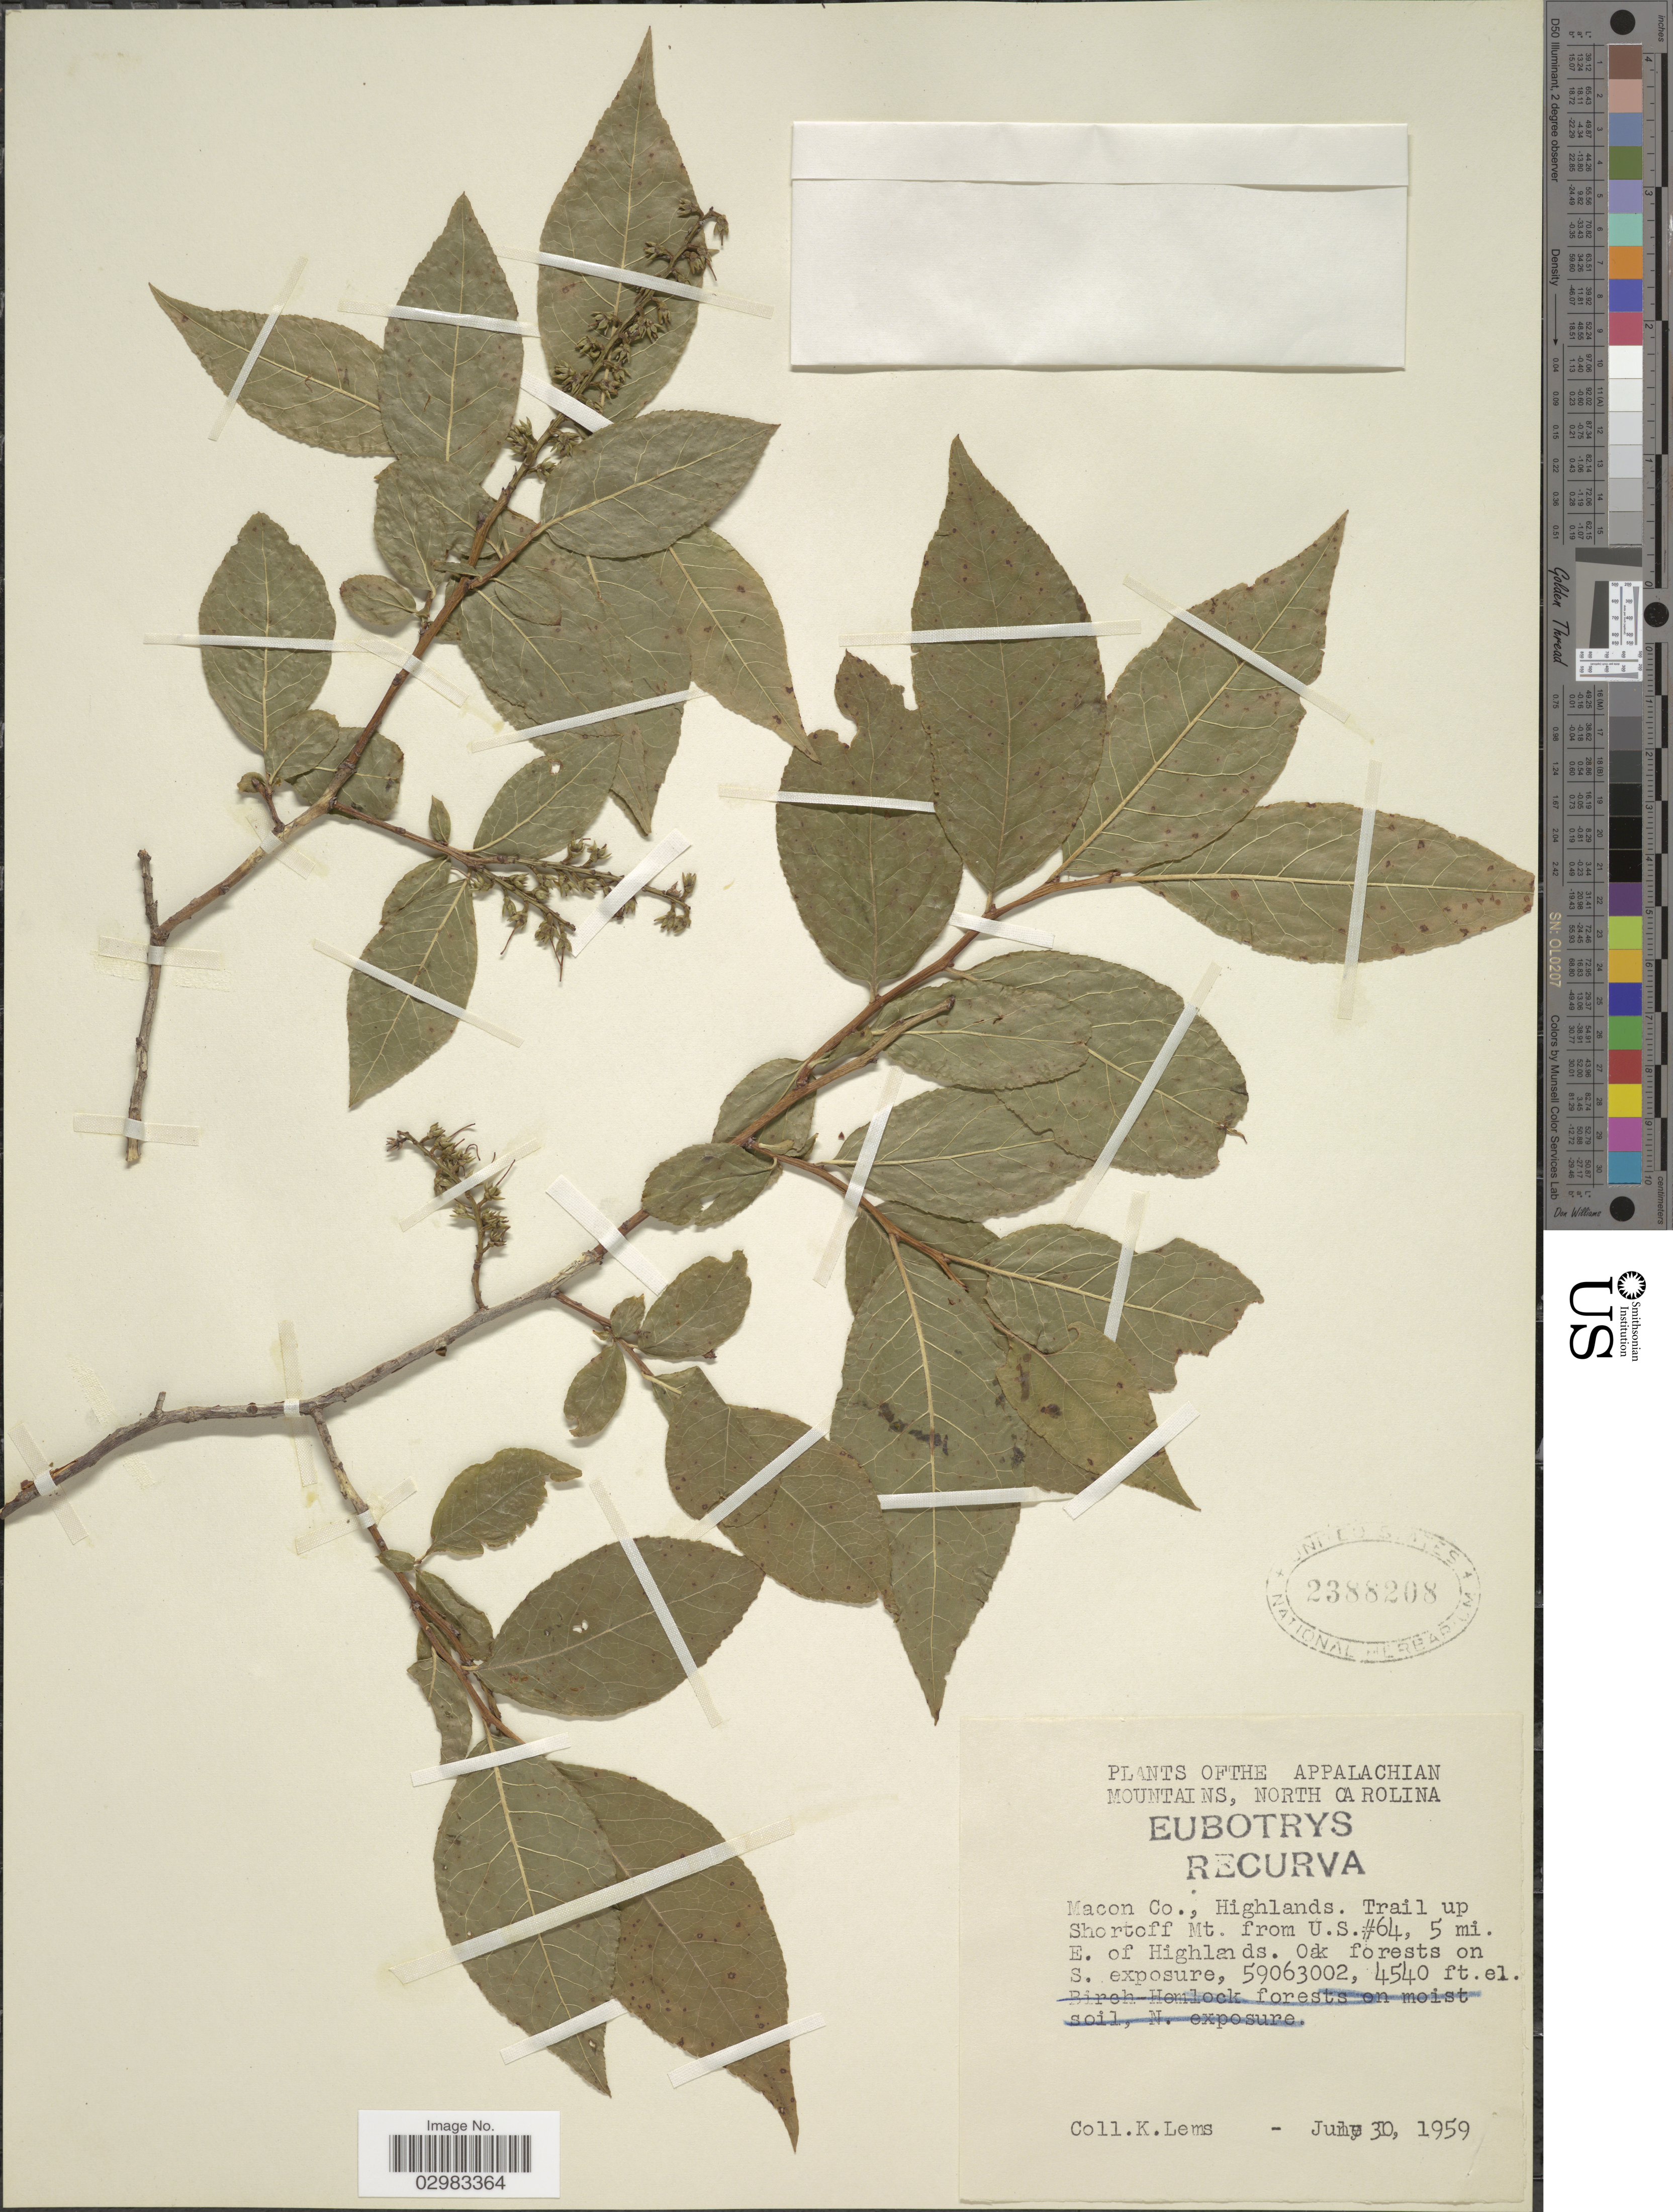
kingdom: Plantae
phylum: Tracheophyta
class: Magnoliopsida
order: Ericales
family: Ericaceae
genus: Leucothoe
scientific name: Leucothoë racemosa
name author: (L.) A. Gray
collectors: K. Lems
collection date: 1959-07-30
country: United States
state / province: North Carolina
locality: Of the Appalachian Mountains. Macon Co., Highlands. Trail up Shortoff Mt. from U.S. #64, 5 mi. E. of Highlands. Oak forest on S. exposure.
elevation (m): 1384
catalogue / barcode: US 2388208